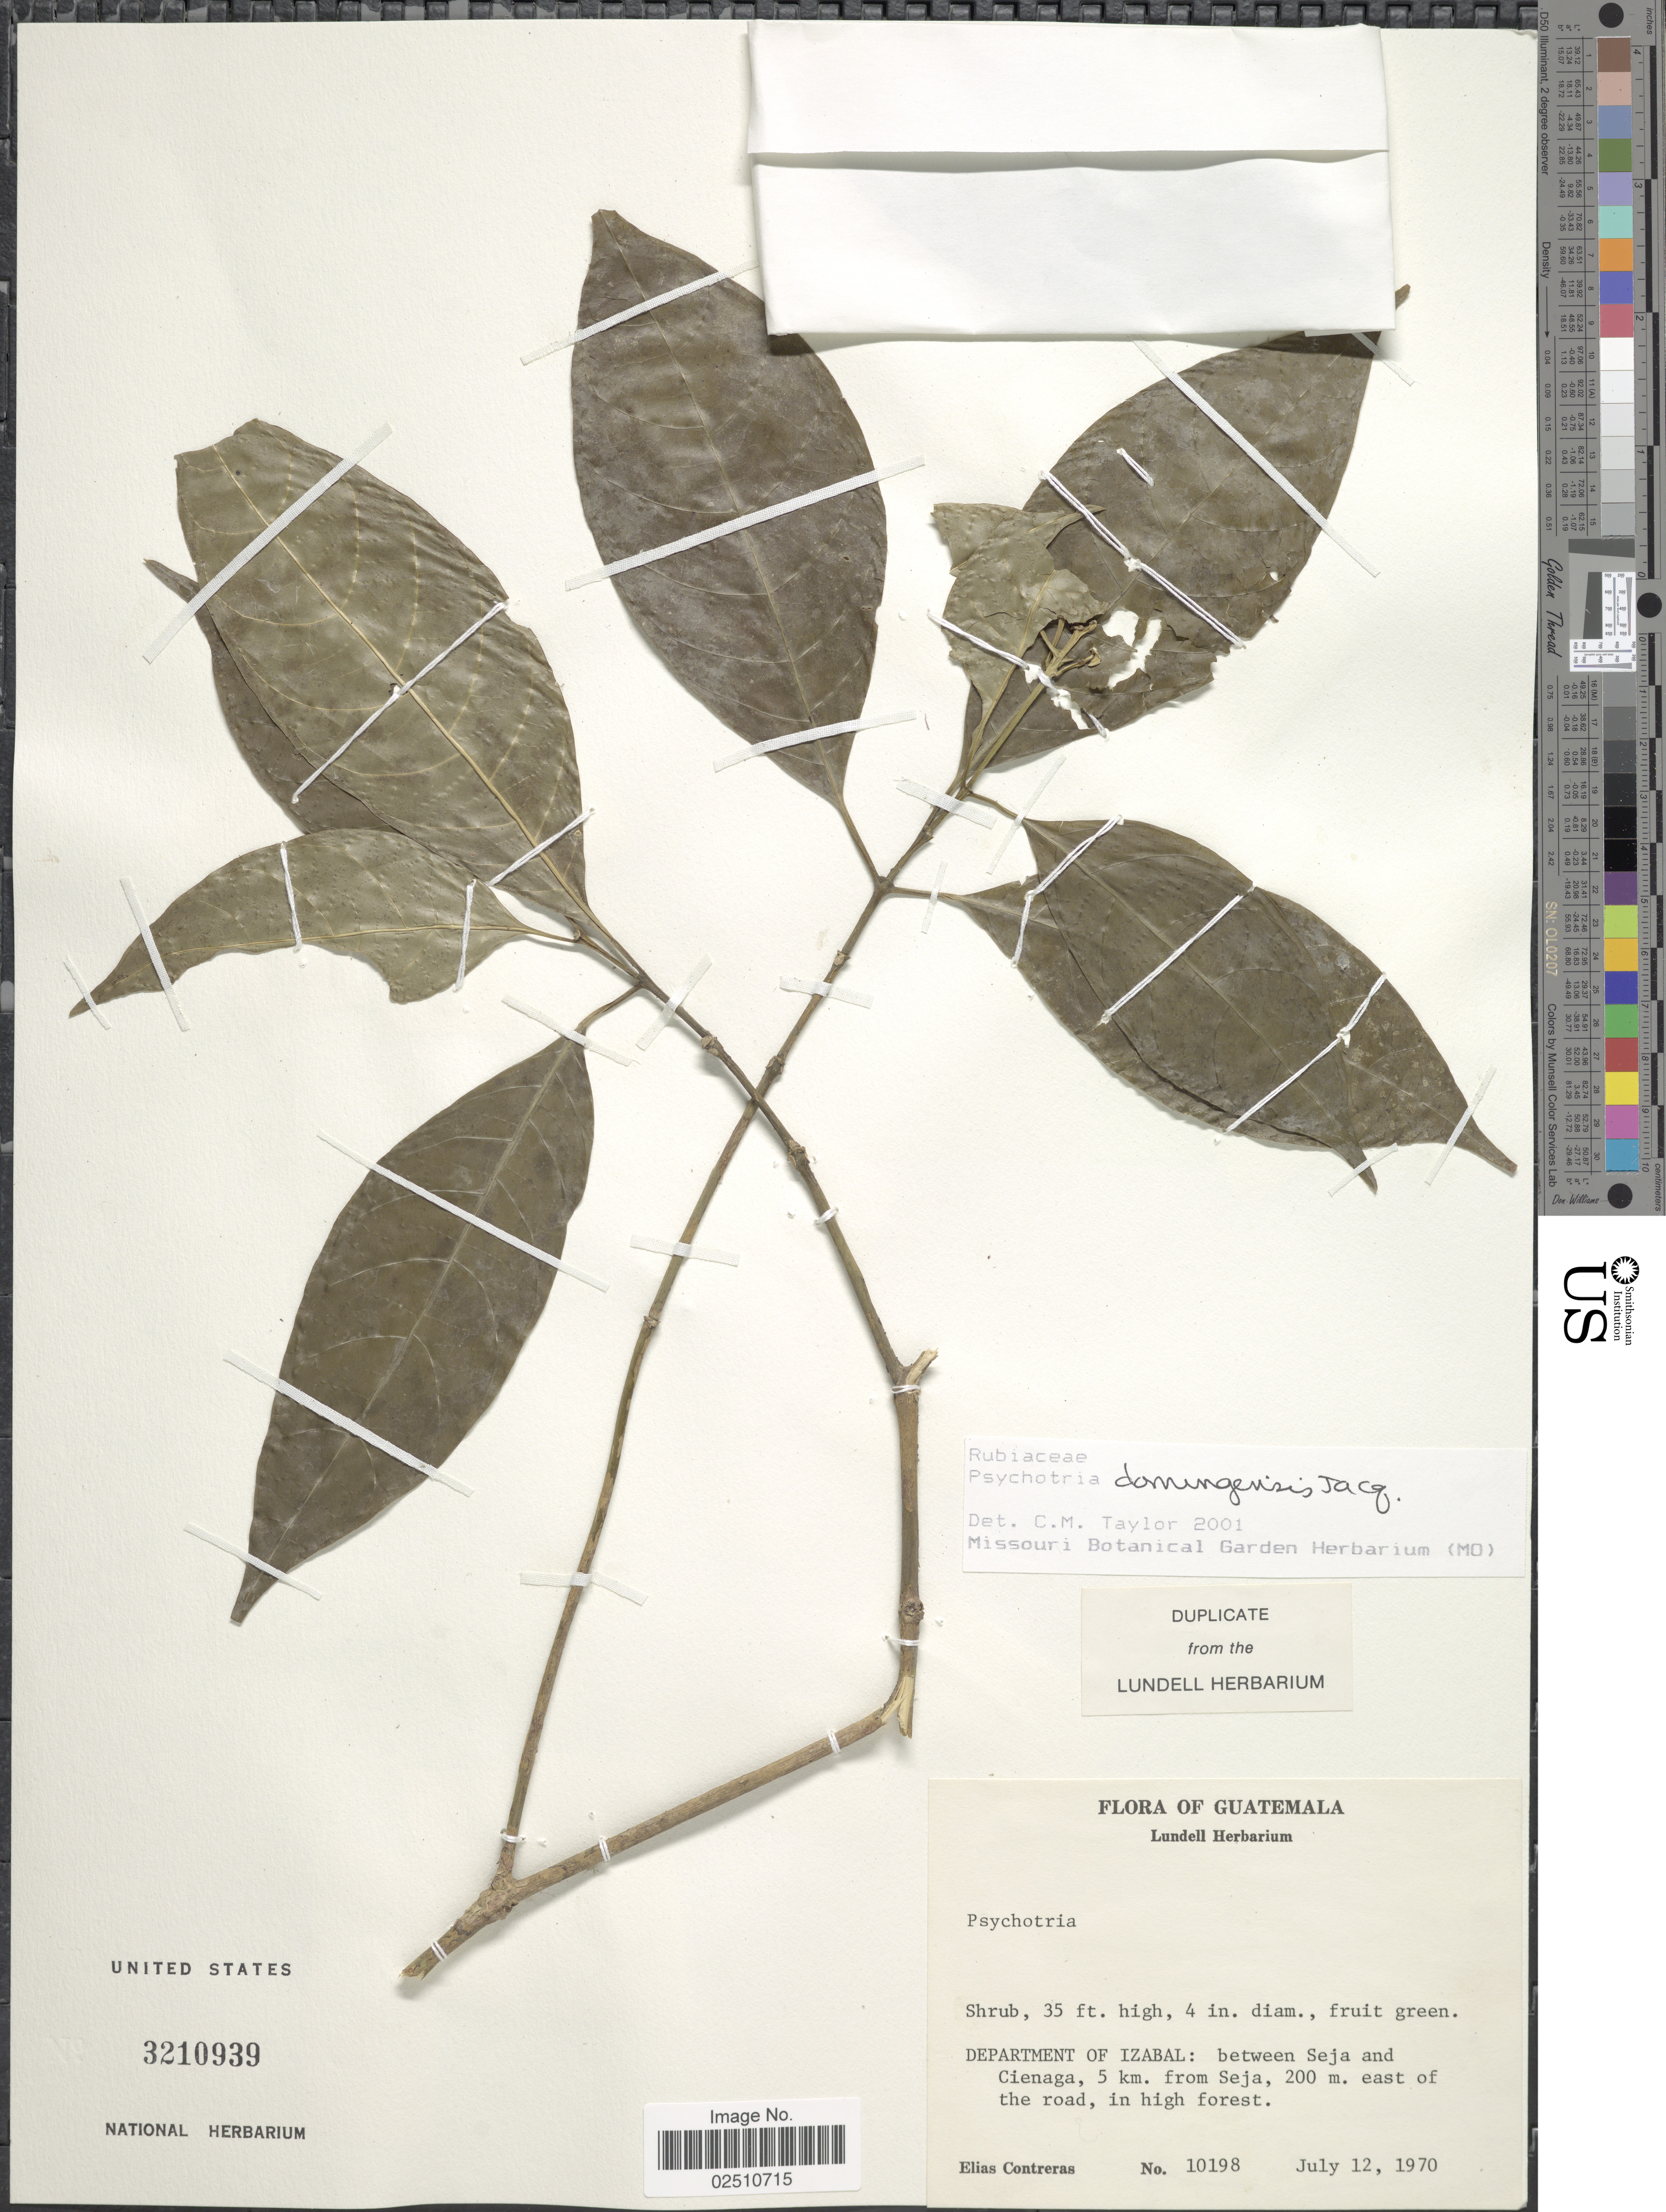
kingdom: Plantae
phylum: Tracheophyta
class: Magnoliopsida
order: Gentianales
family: Rubiaceae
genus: Psychotria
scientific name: Psychotria domingensis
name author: Jacq.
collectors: E. Contreras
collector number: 10198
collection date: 1970-07-12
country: Guatemala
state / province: Izabal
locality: Between Seja and Cienaga, 5 km from Seja, east of the road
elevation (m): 200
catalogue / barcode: US 3210939